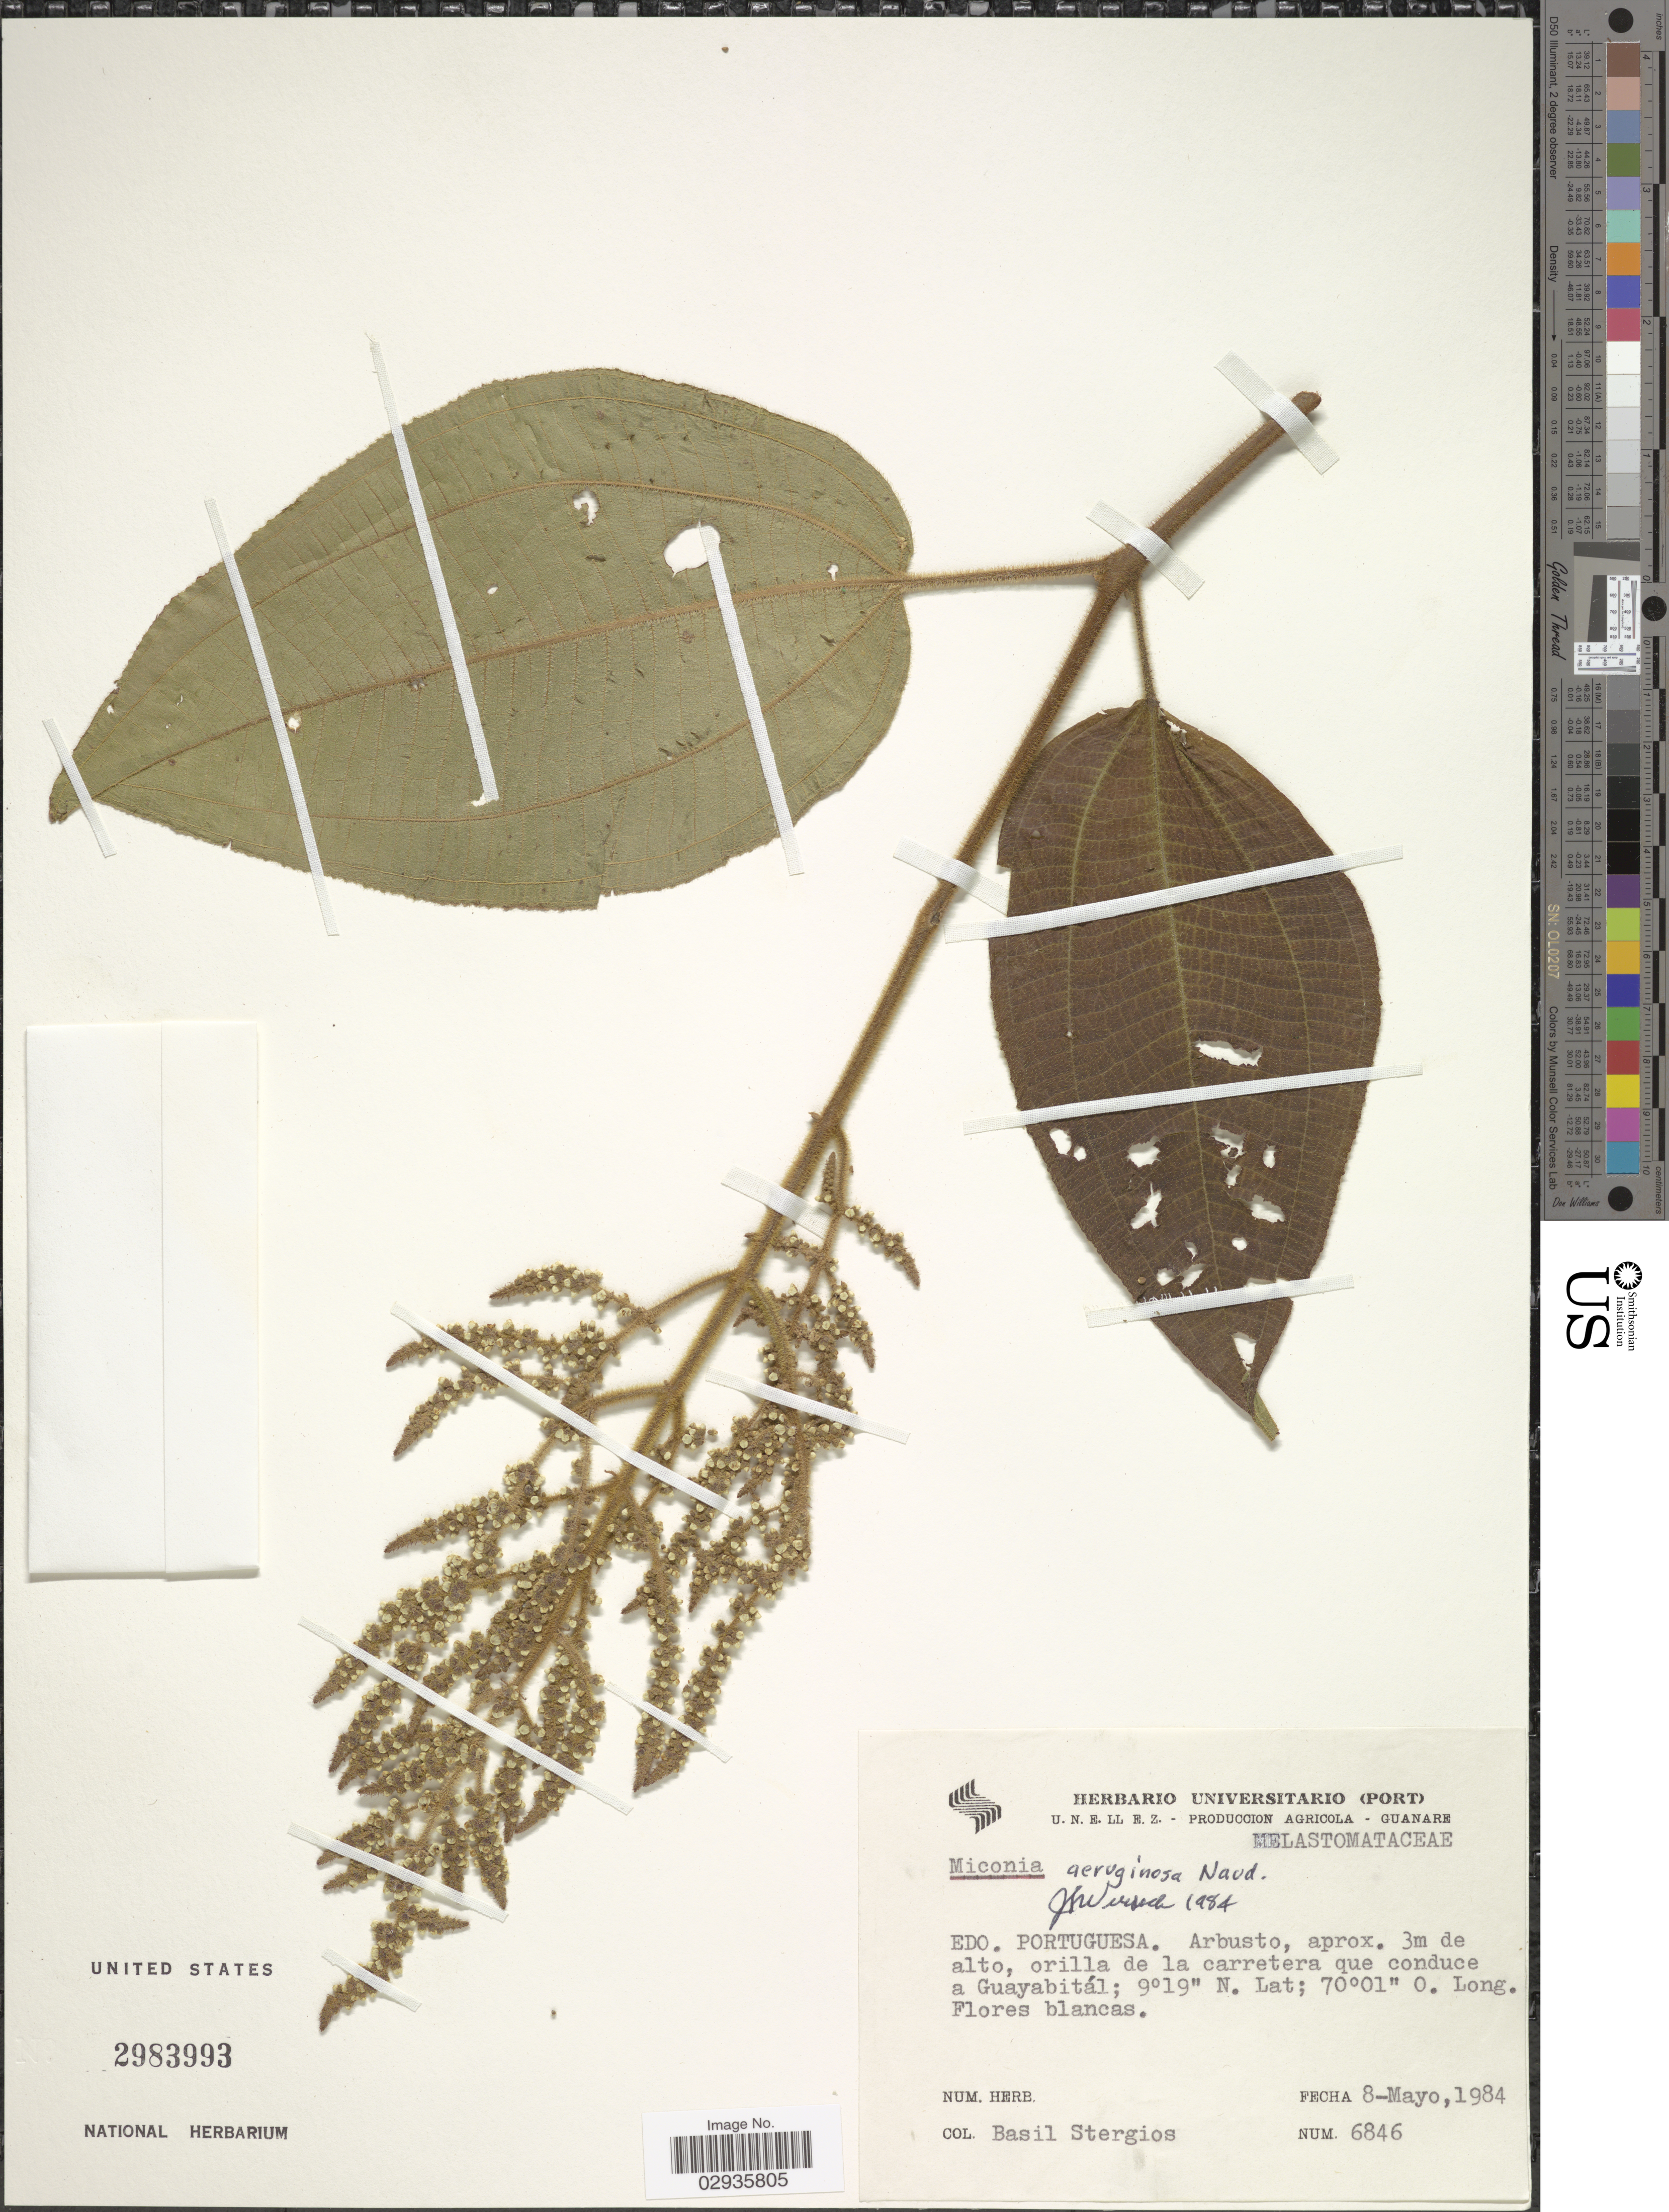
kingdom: Plantae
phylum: Tracheophyta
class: Magnoliopsida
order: Myrtales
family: Melastomataceae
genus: Miconia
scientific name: Miconia aeruginosa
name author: Naudin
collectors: B. G. Stergios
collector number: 6846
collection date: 1984-05-08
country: Venezuela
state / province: Portuguesa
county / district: Sucre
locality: Carretera que conduce a Guayabitál.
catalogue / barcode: US 2983993